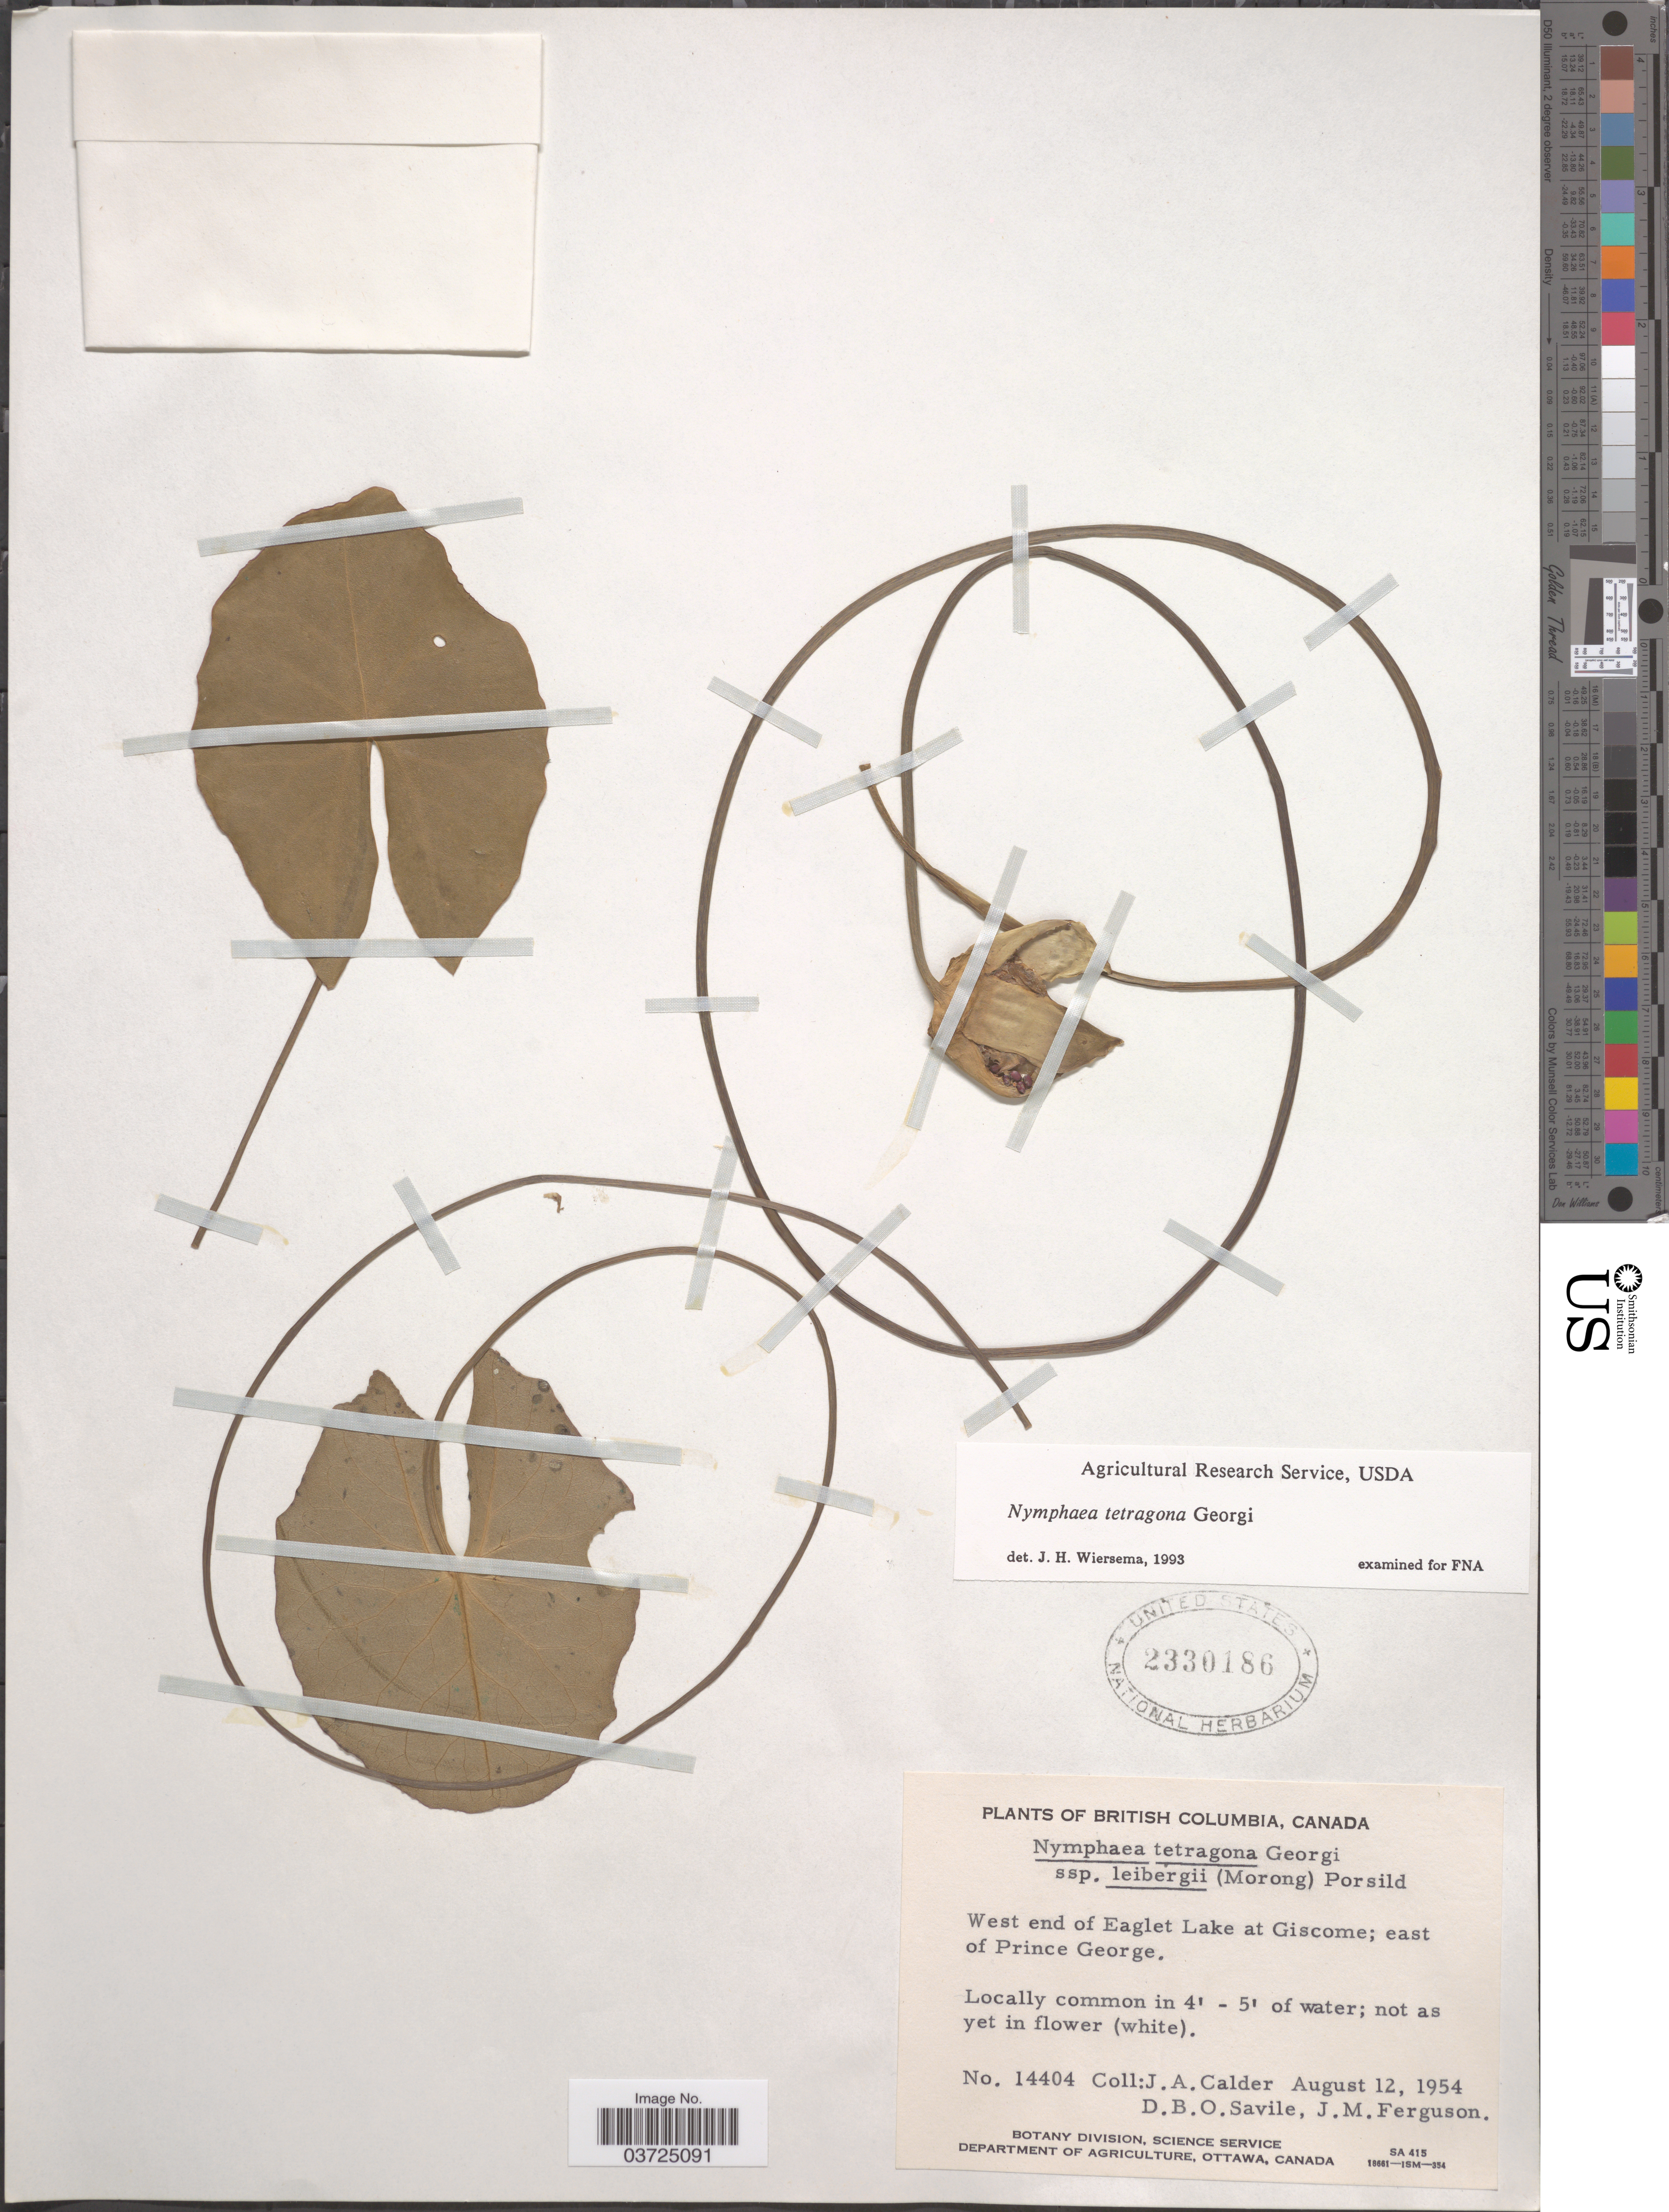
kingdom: Plantae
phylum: Tracheophyta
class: Magnoliopsida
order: Nymphaeales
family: Nymphaeaceae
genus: Nymphaea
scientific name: Nymphaea tetragona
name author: Georgi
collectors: J. A. Calder, D. Savile & J. M. Ferguson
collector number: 14404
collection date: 1954-08-12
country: Canada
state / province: British Columbia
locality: West end of Eaglet Lake at Giscome; east of Prince George.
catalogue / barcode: US 2330186